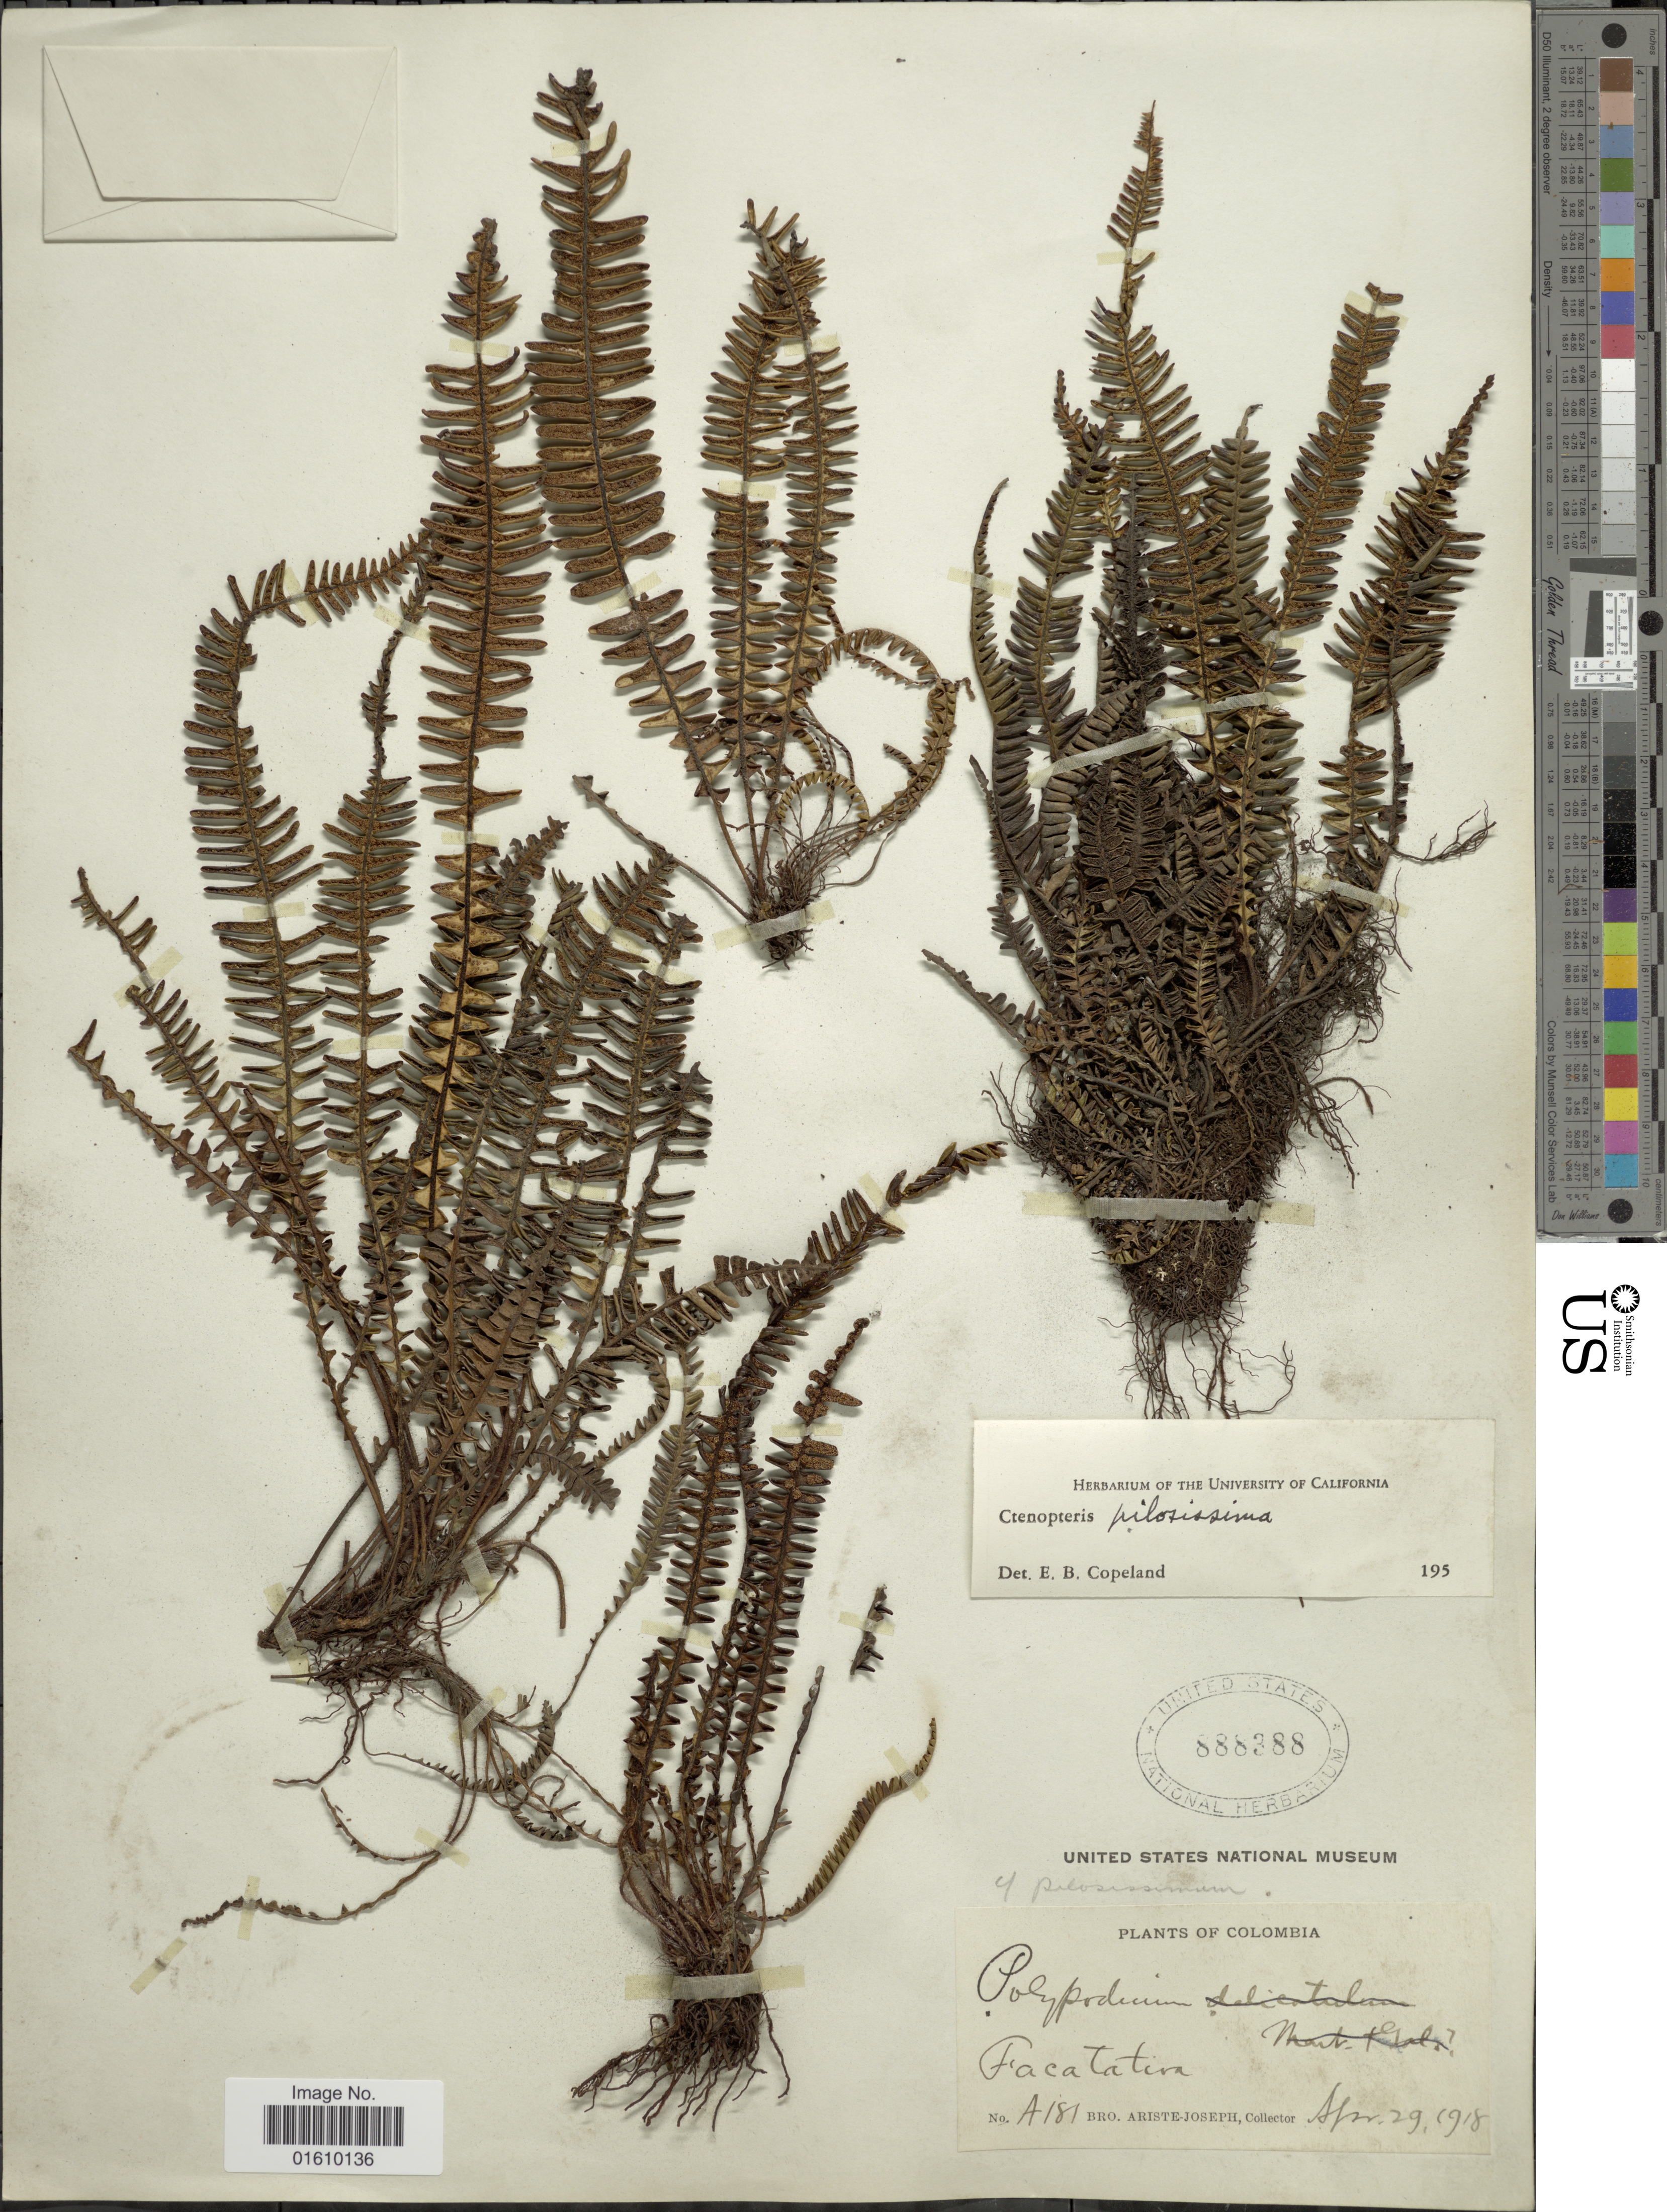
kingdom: Plantae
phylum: Tracheophyta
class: Polypodiopsida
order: Polypodiales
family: Polypodiaceae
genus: Melpomene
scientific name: Melpomene xiphopteroides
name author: (Liebm.) A.R. Sm. & R.C. Moran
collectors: Bro. Ariste-Joseph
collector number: A181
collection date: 1918-04-29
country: Colombia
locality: Facatativa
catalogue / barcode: US 888388